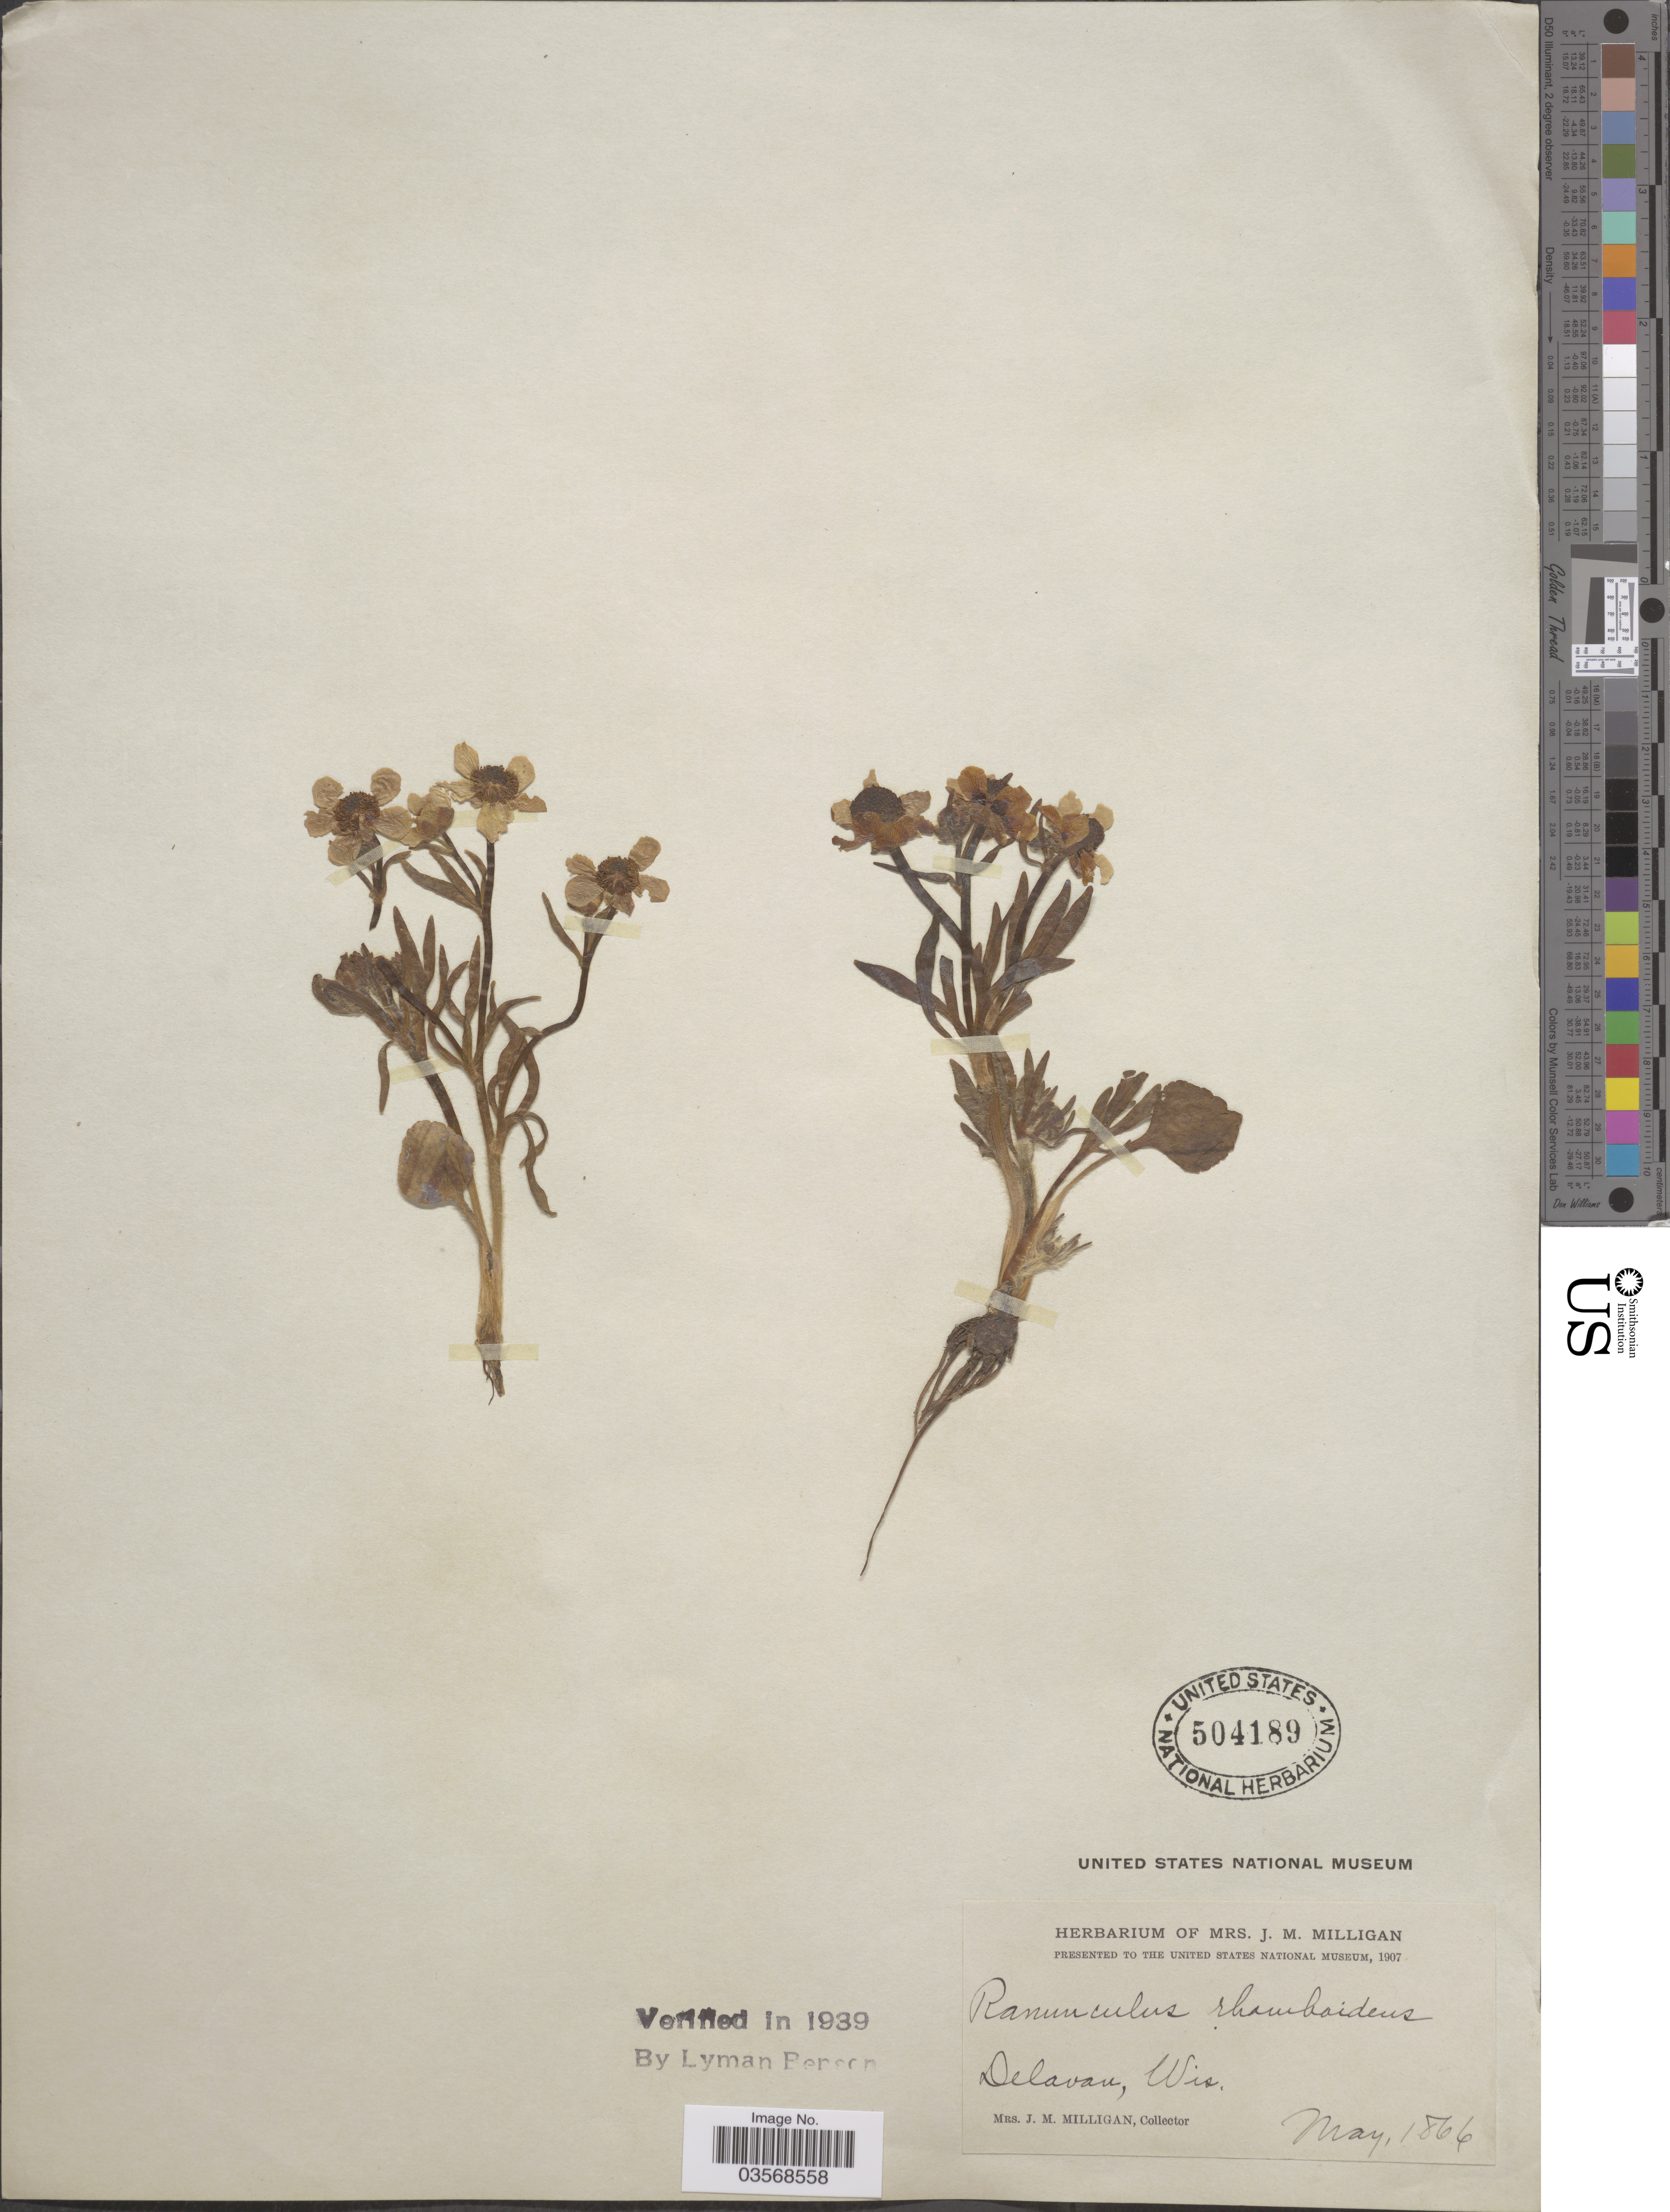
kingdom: Plantae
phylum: Tracheophyta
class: Magnoliopsida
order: Ranunculales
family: Ranunculaceae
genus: Ranunculus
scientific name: Ranunculus ovalis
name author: Raf.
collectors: J. Milligan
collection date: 1866-05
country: United States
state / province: Wisconsin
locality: Delavan.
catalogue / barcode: US 504189